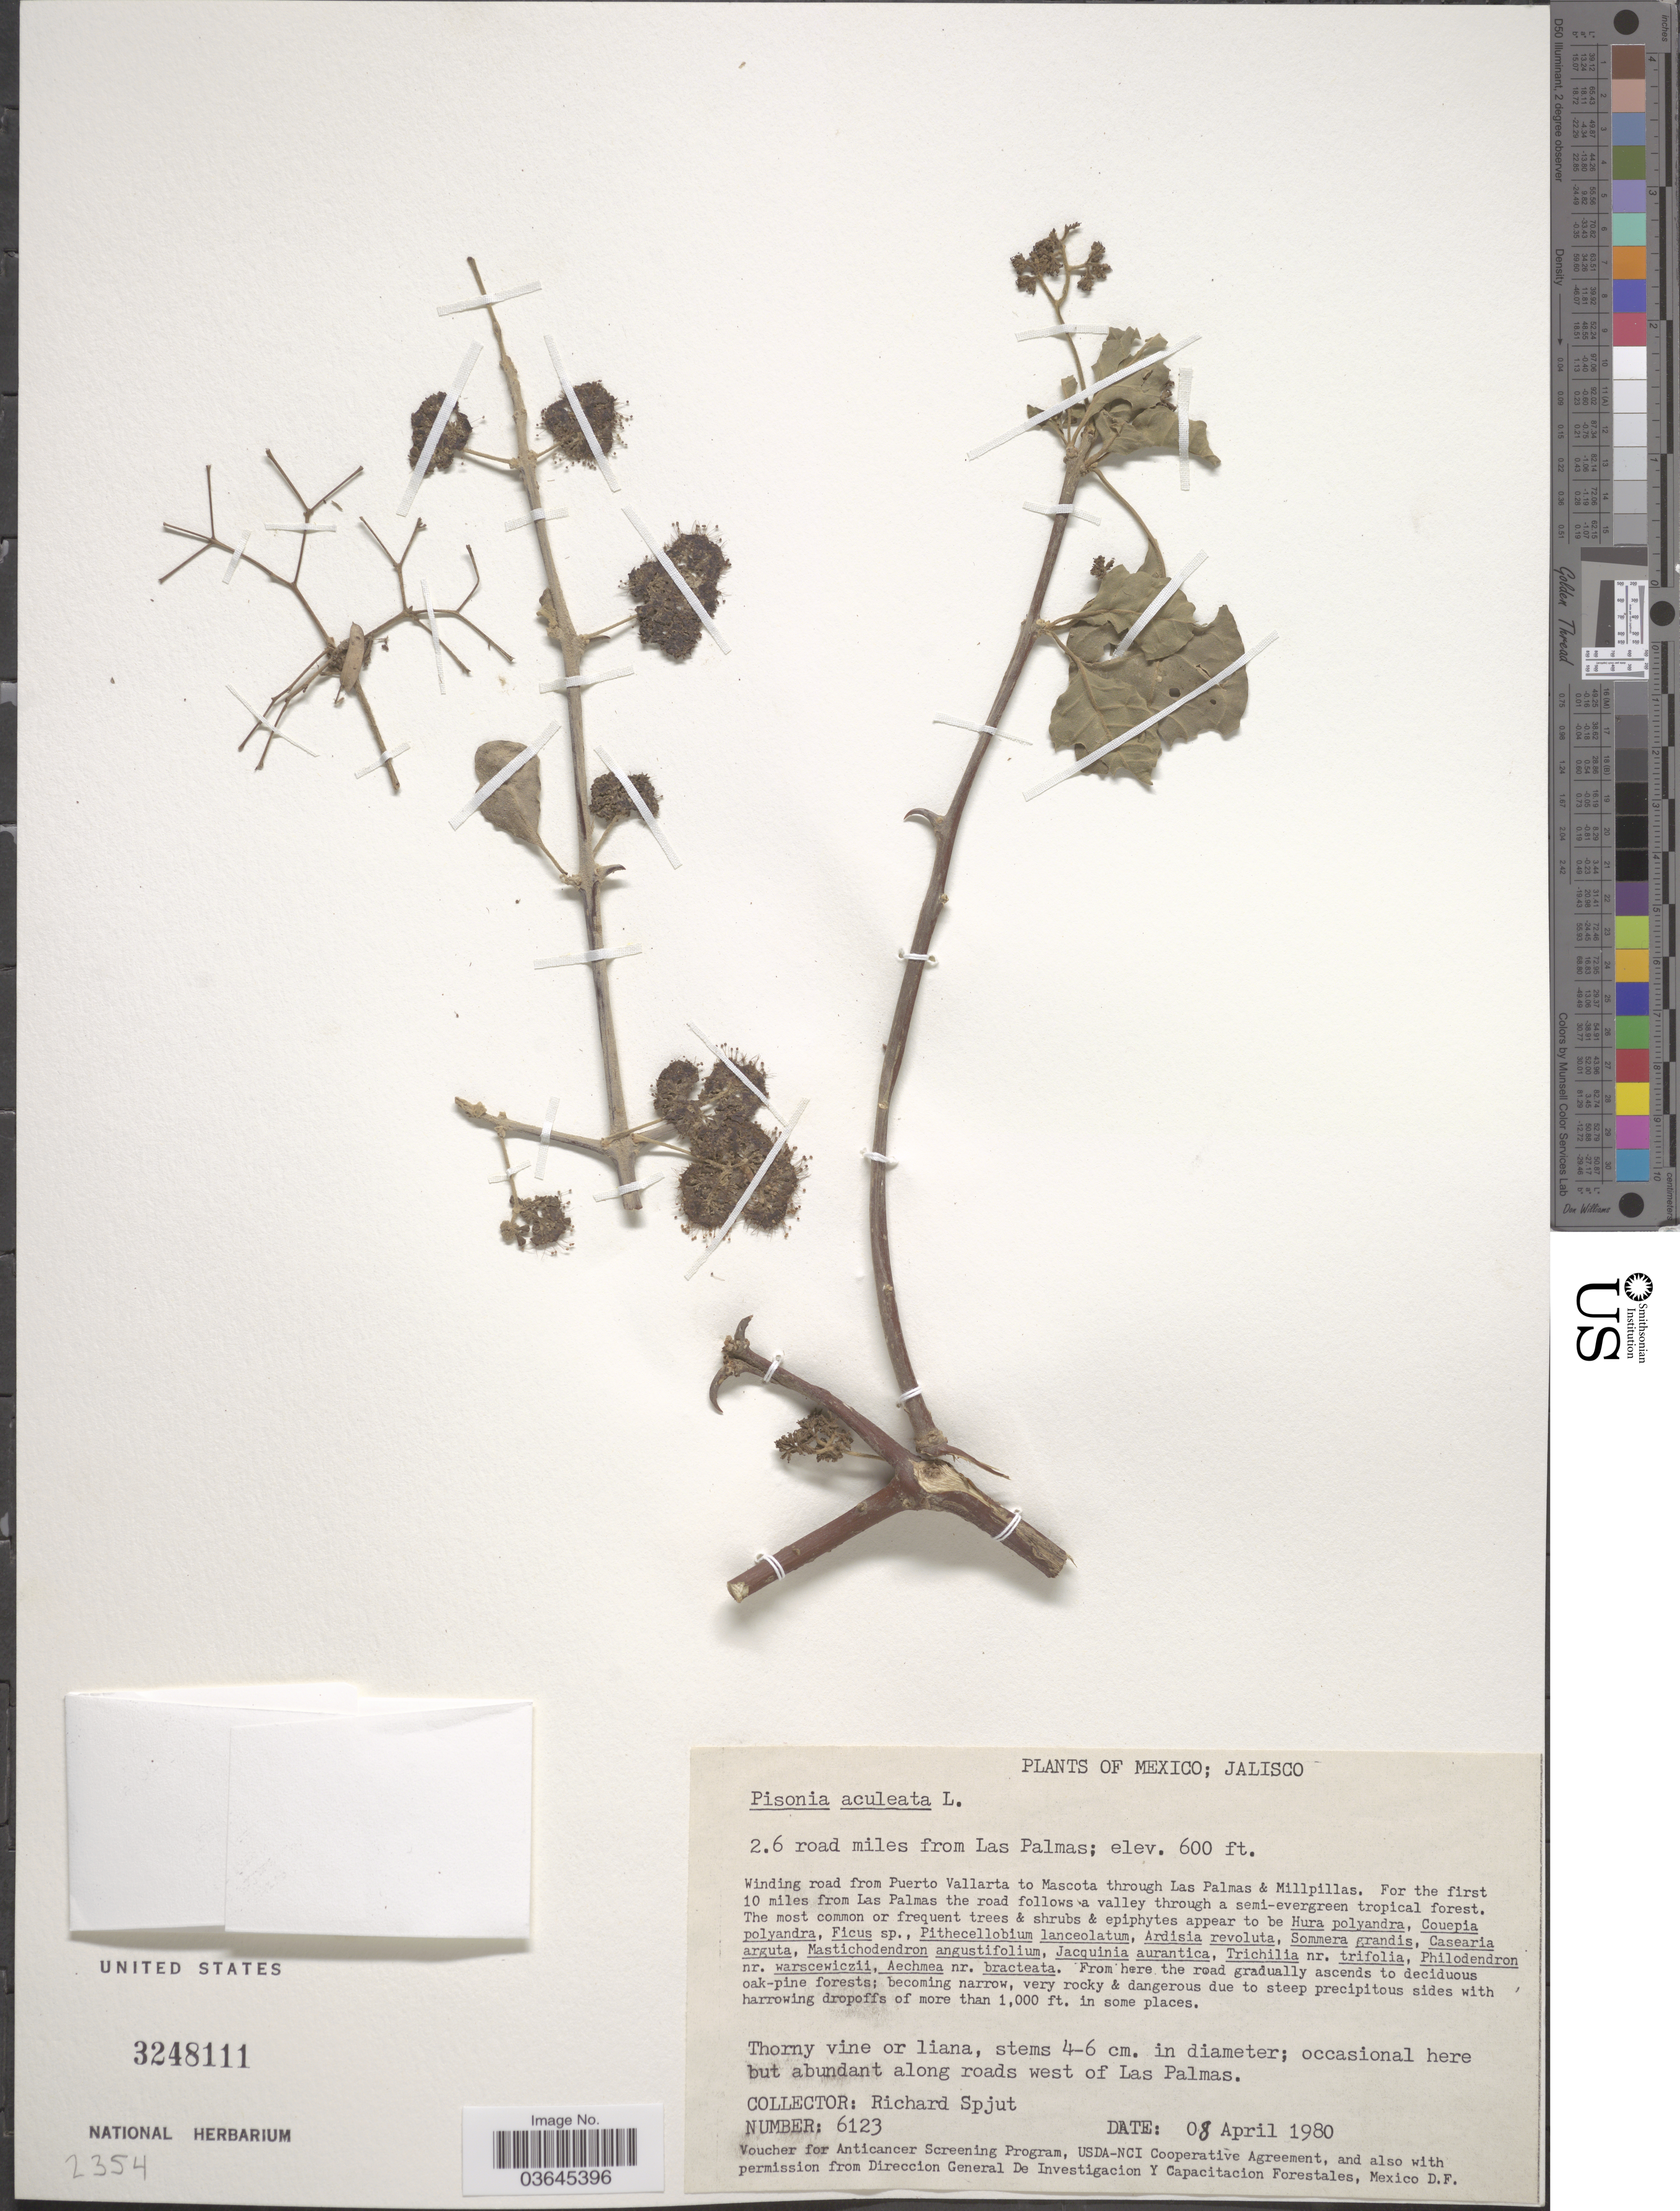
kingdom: Plantae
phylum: Tracheophyta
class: Magnoliopsida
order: Caryophyllales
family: Nyctaginaceae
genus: Pisonia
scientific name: Pisonia aculeata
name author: L.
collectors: R. Spjut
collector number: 6123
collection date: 1980-04-08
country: Mexico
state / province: Jalisco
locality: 2.6 road mi. W of Las Palmas in forest area. Winding road from Puerto Vallarta to Mascota through Las Palmas & Millpillas. For the first 10 miles from Las Palmas the road follows a valley. Along roads west of Las Palmas.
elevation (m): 183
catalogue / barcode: US 3248111